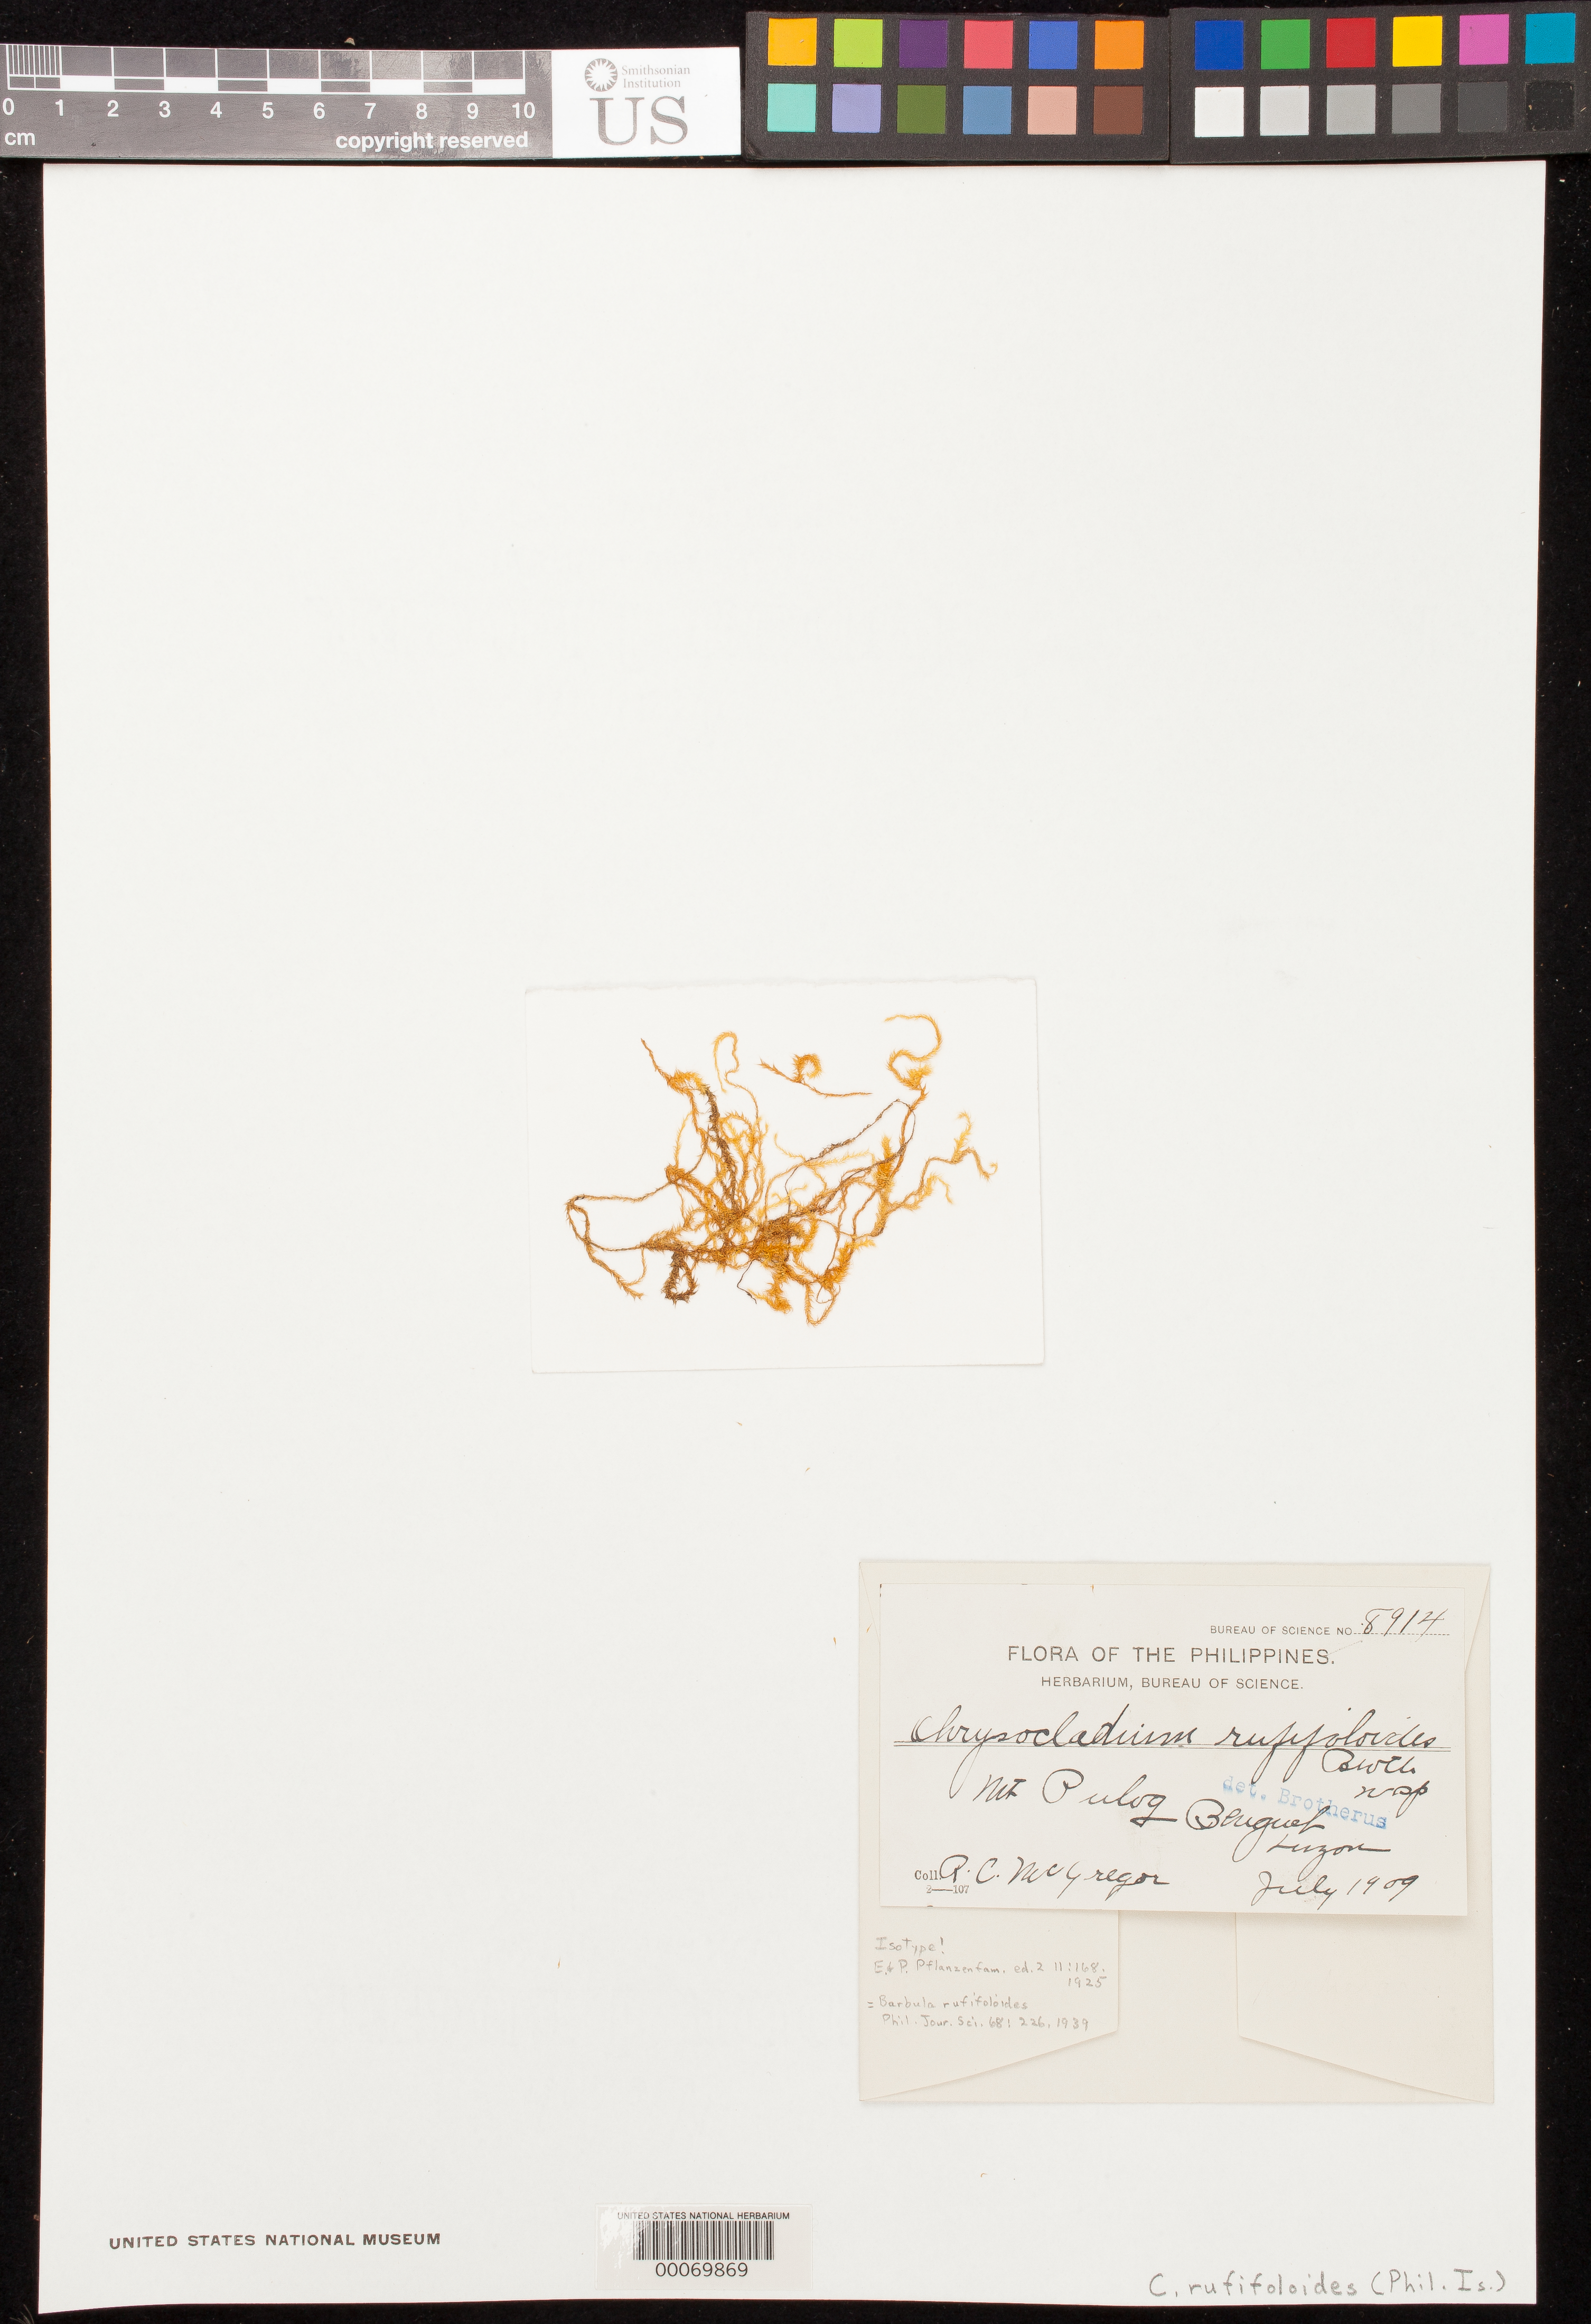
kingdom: Plantae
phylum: Bryophyta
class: Bryopsida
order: Hypnales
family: Meteoriaceae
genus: Chrysocladium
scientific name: Chrysocladium rufifoloides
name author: Broth.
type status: Isotype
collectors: R. C. McGregor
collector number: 8914 Bur. Sci.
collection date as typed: Jul 1909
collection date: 1909-07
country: Philippines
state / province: Cordillera (Administrative Region)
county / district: Benguet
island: Luzon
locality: Mt. Pulog.